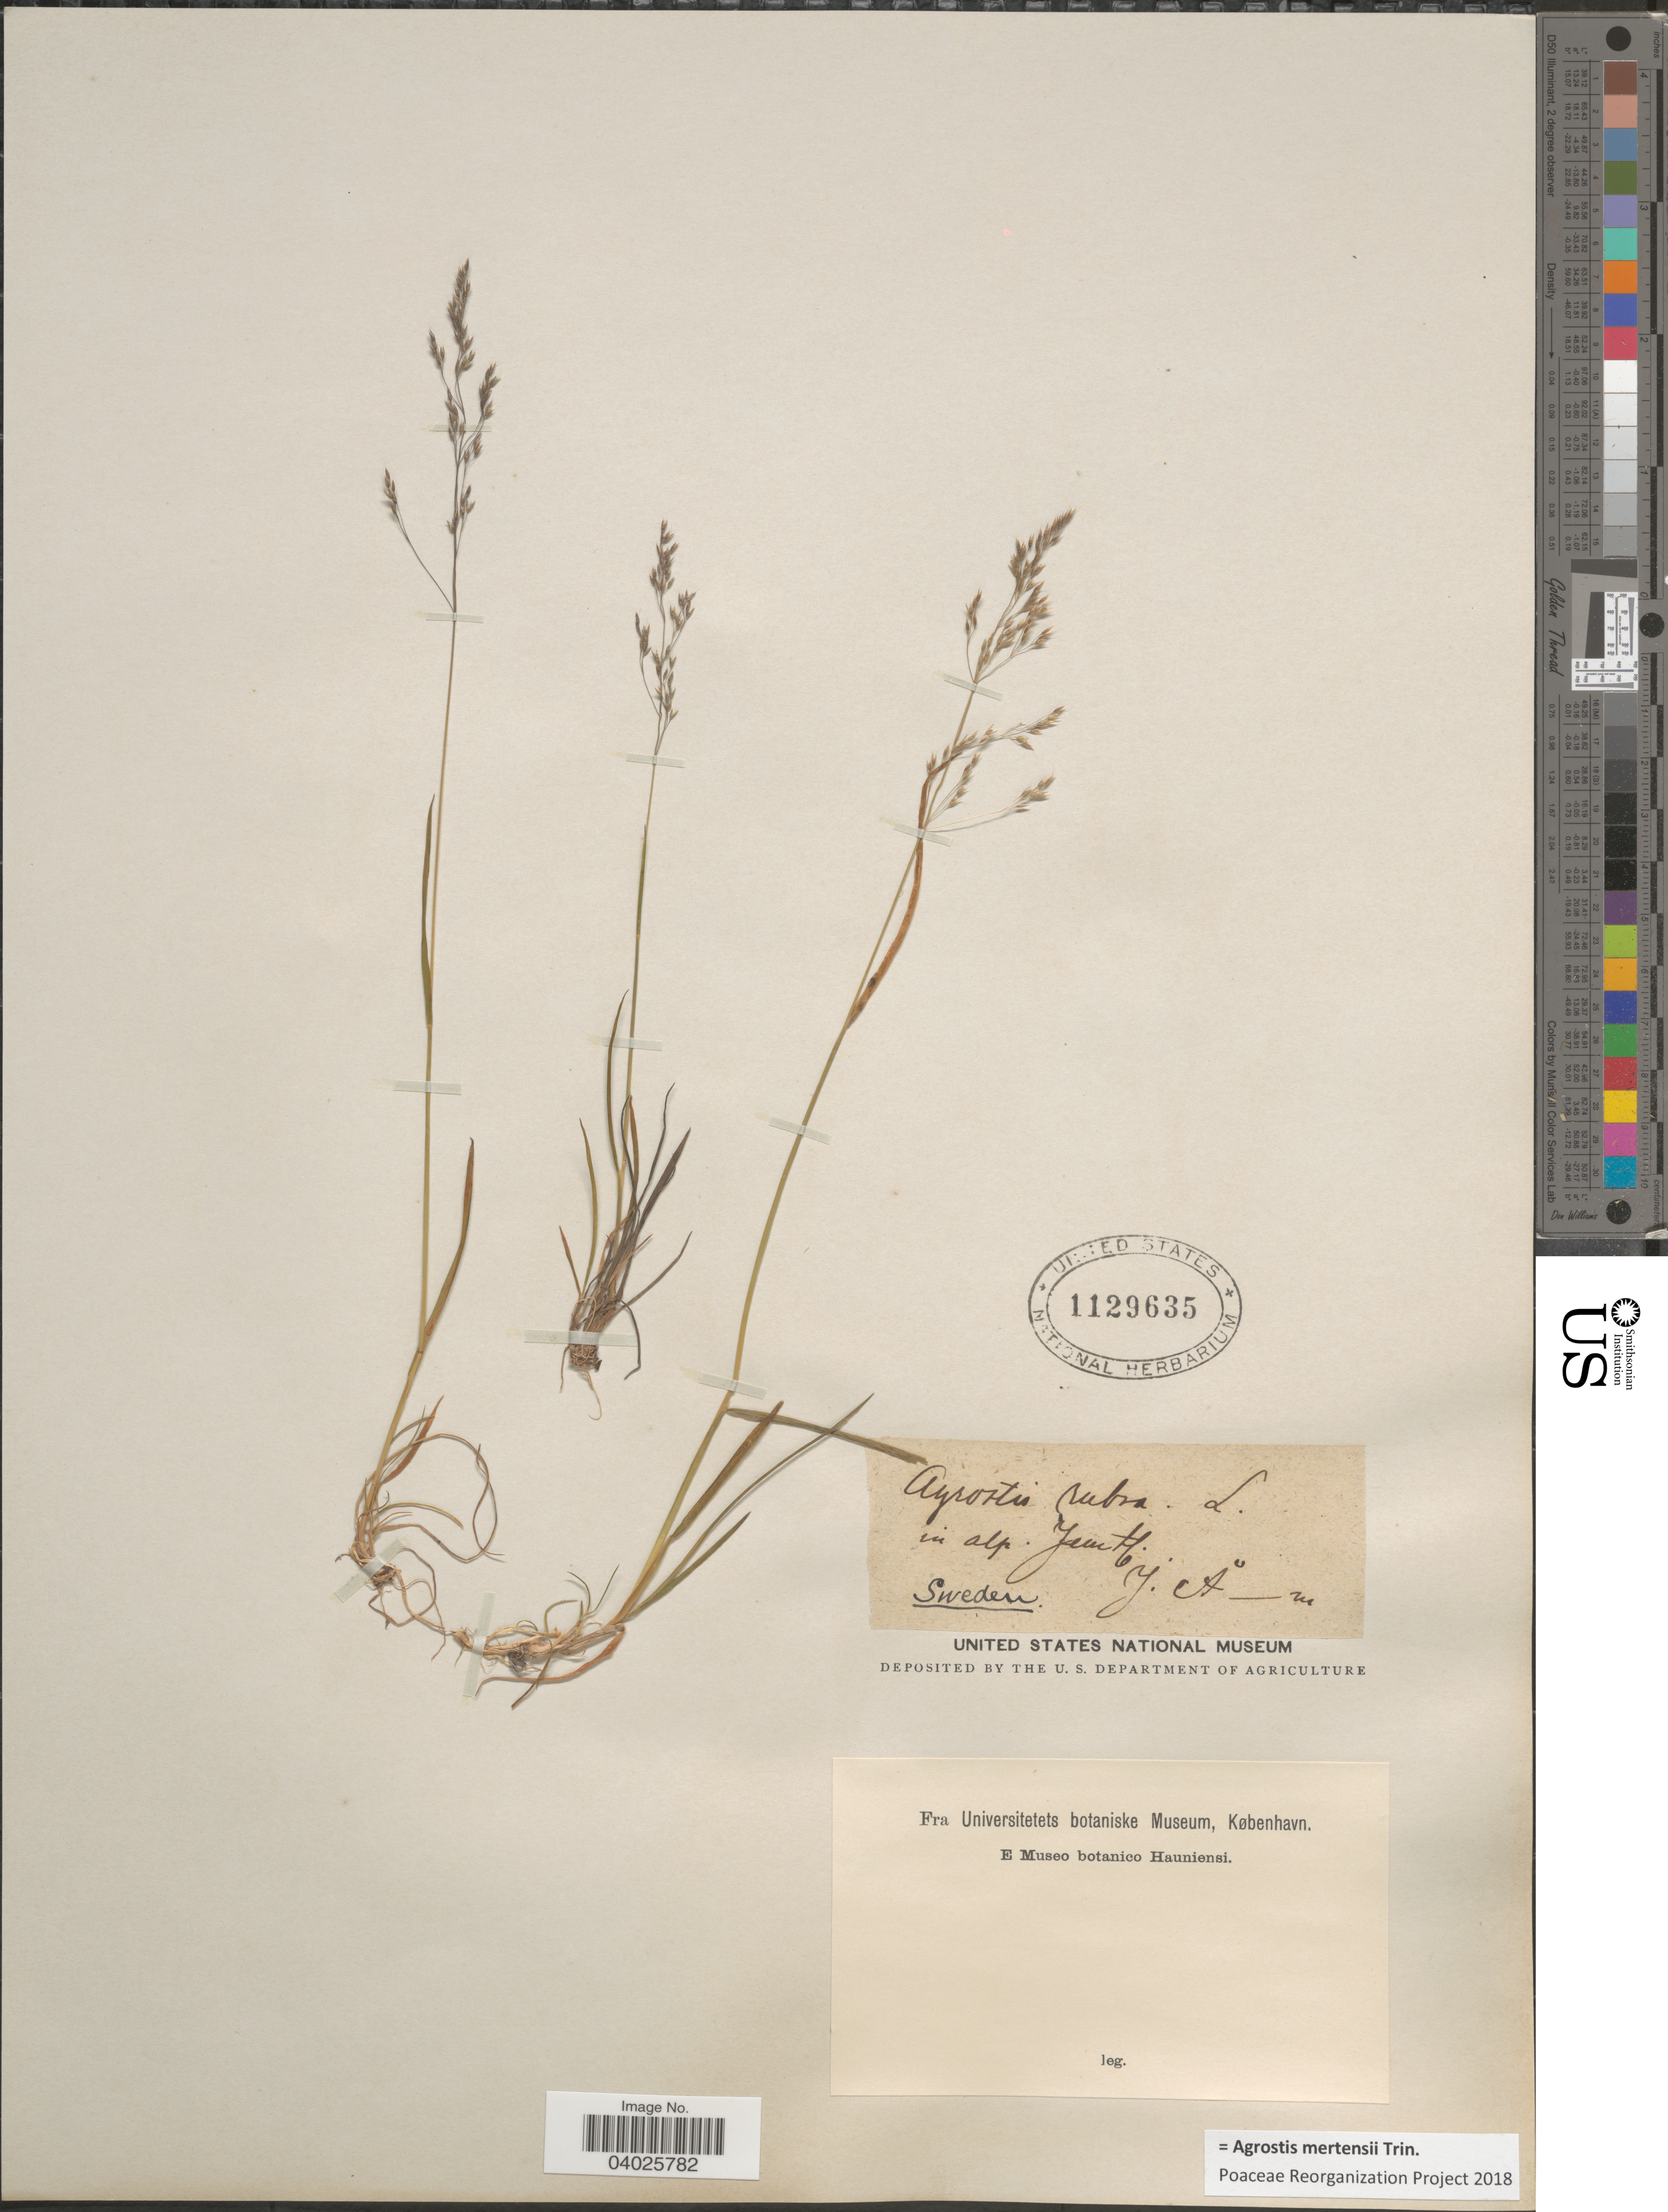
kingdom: Plantae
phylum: Tracheophyta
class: Liliopsida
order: Poales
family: Poaceae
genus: Agrostis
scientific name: Agrostis mertensii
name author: Trin.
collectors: J. A.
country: Sweden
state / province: Jämtland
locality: In alp. Jamtl.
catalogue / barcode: US 1129635